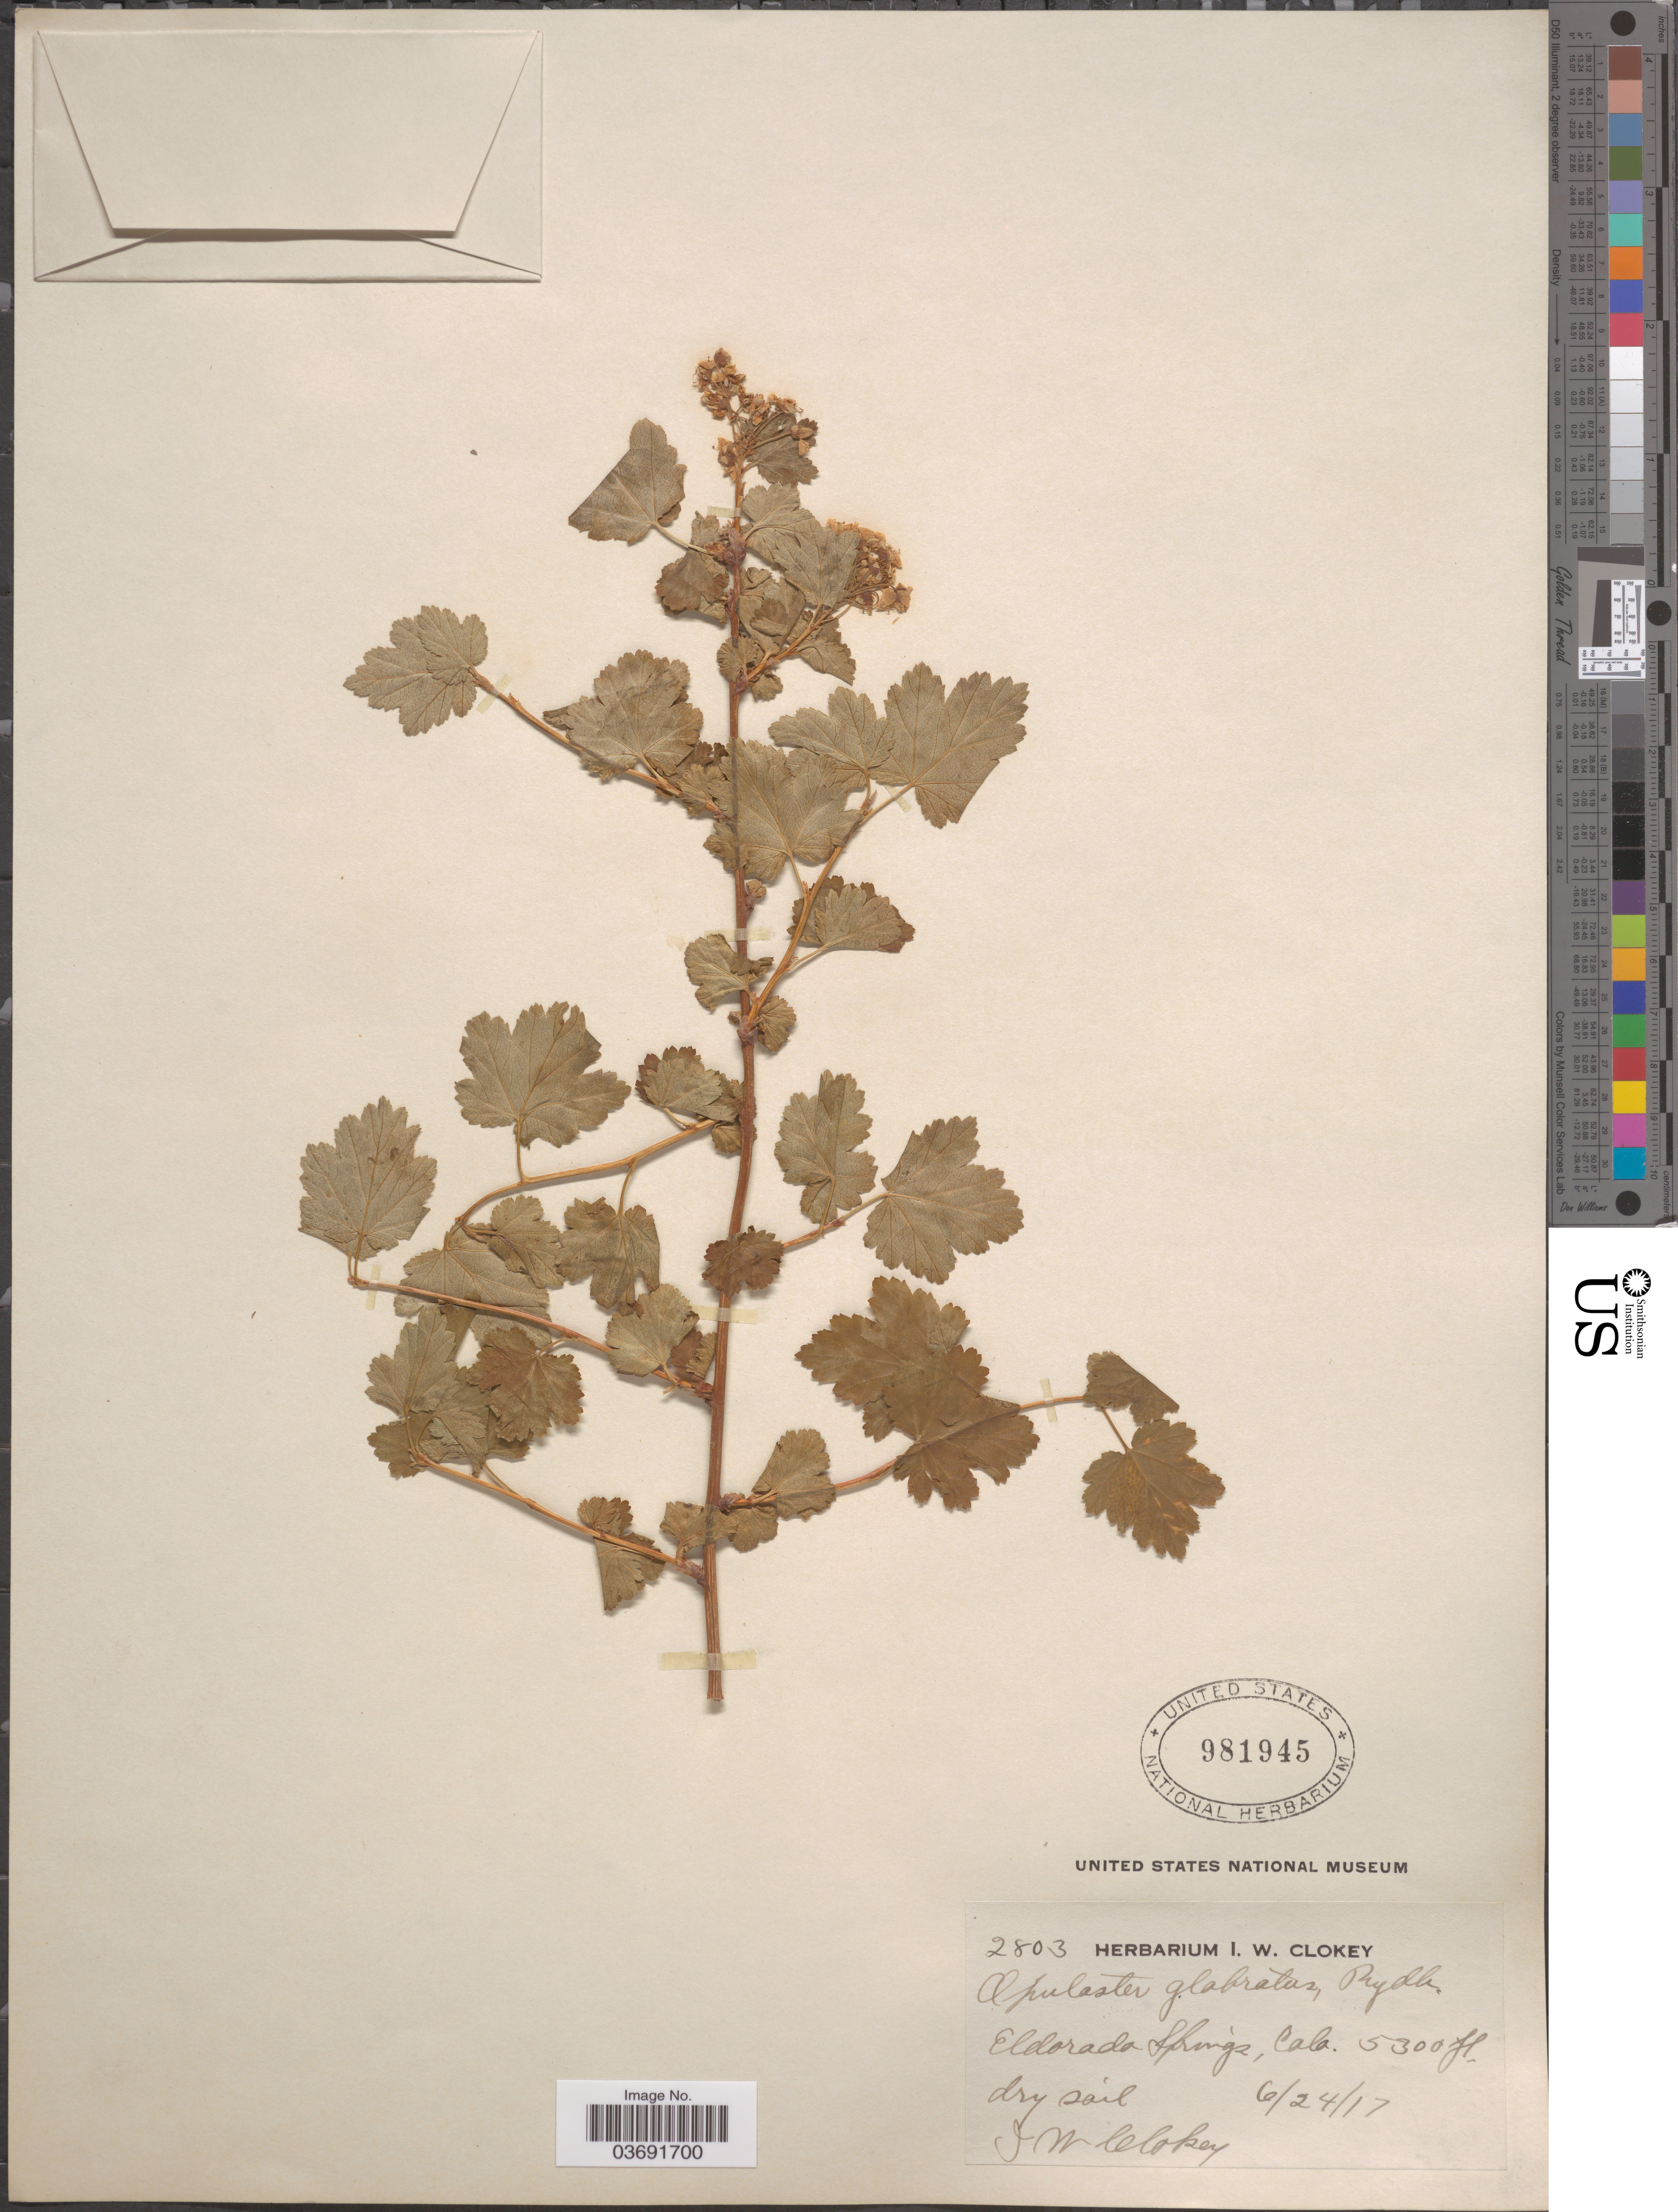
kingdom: Plantae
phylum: Tracheophyta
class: Magnoliopsida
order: Rosales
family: Rosaceae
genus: Physocarpus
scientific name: Physocarpus monogynus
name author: (Torr.) J.M. Coult.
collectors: I. W. Clokey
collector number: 2803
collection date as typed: Transcribed d/m/y: 24/6/17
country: United States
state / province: Colorado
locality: Eldorado Springs.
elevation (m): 1615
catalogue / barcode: US 981945